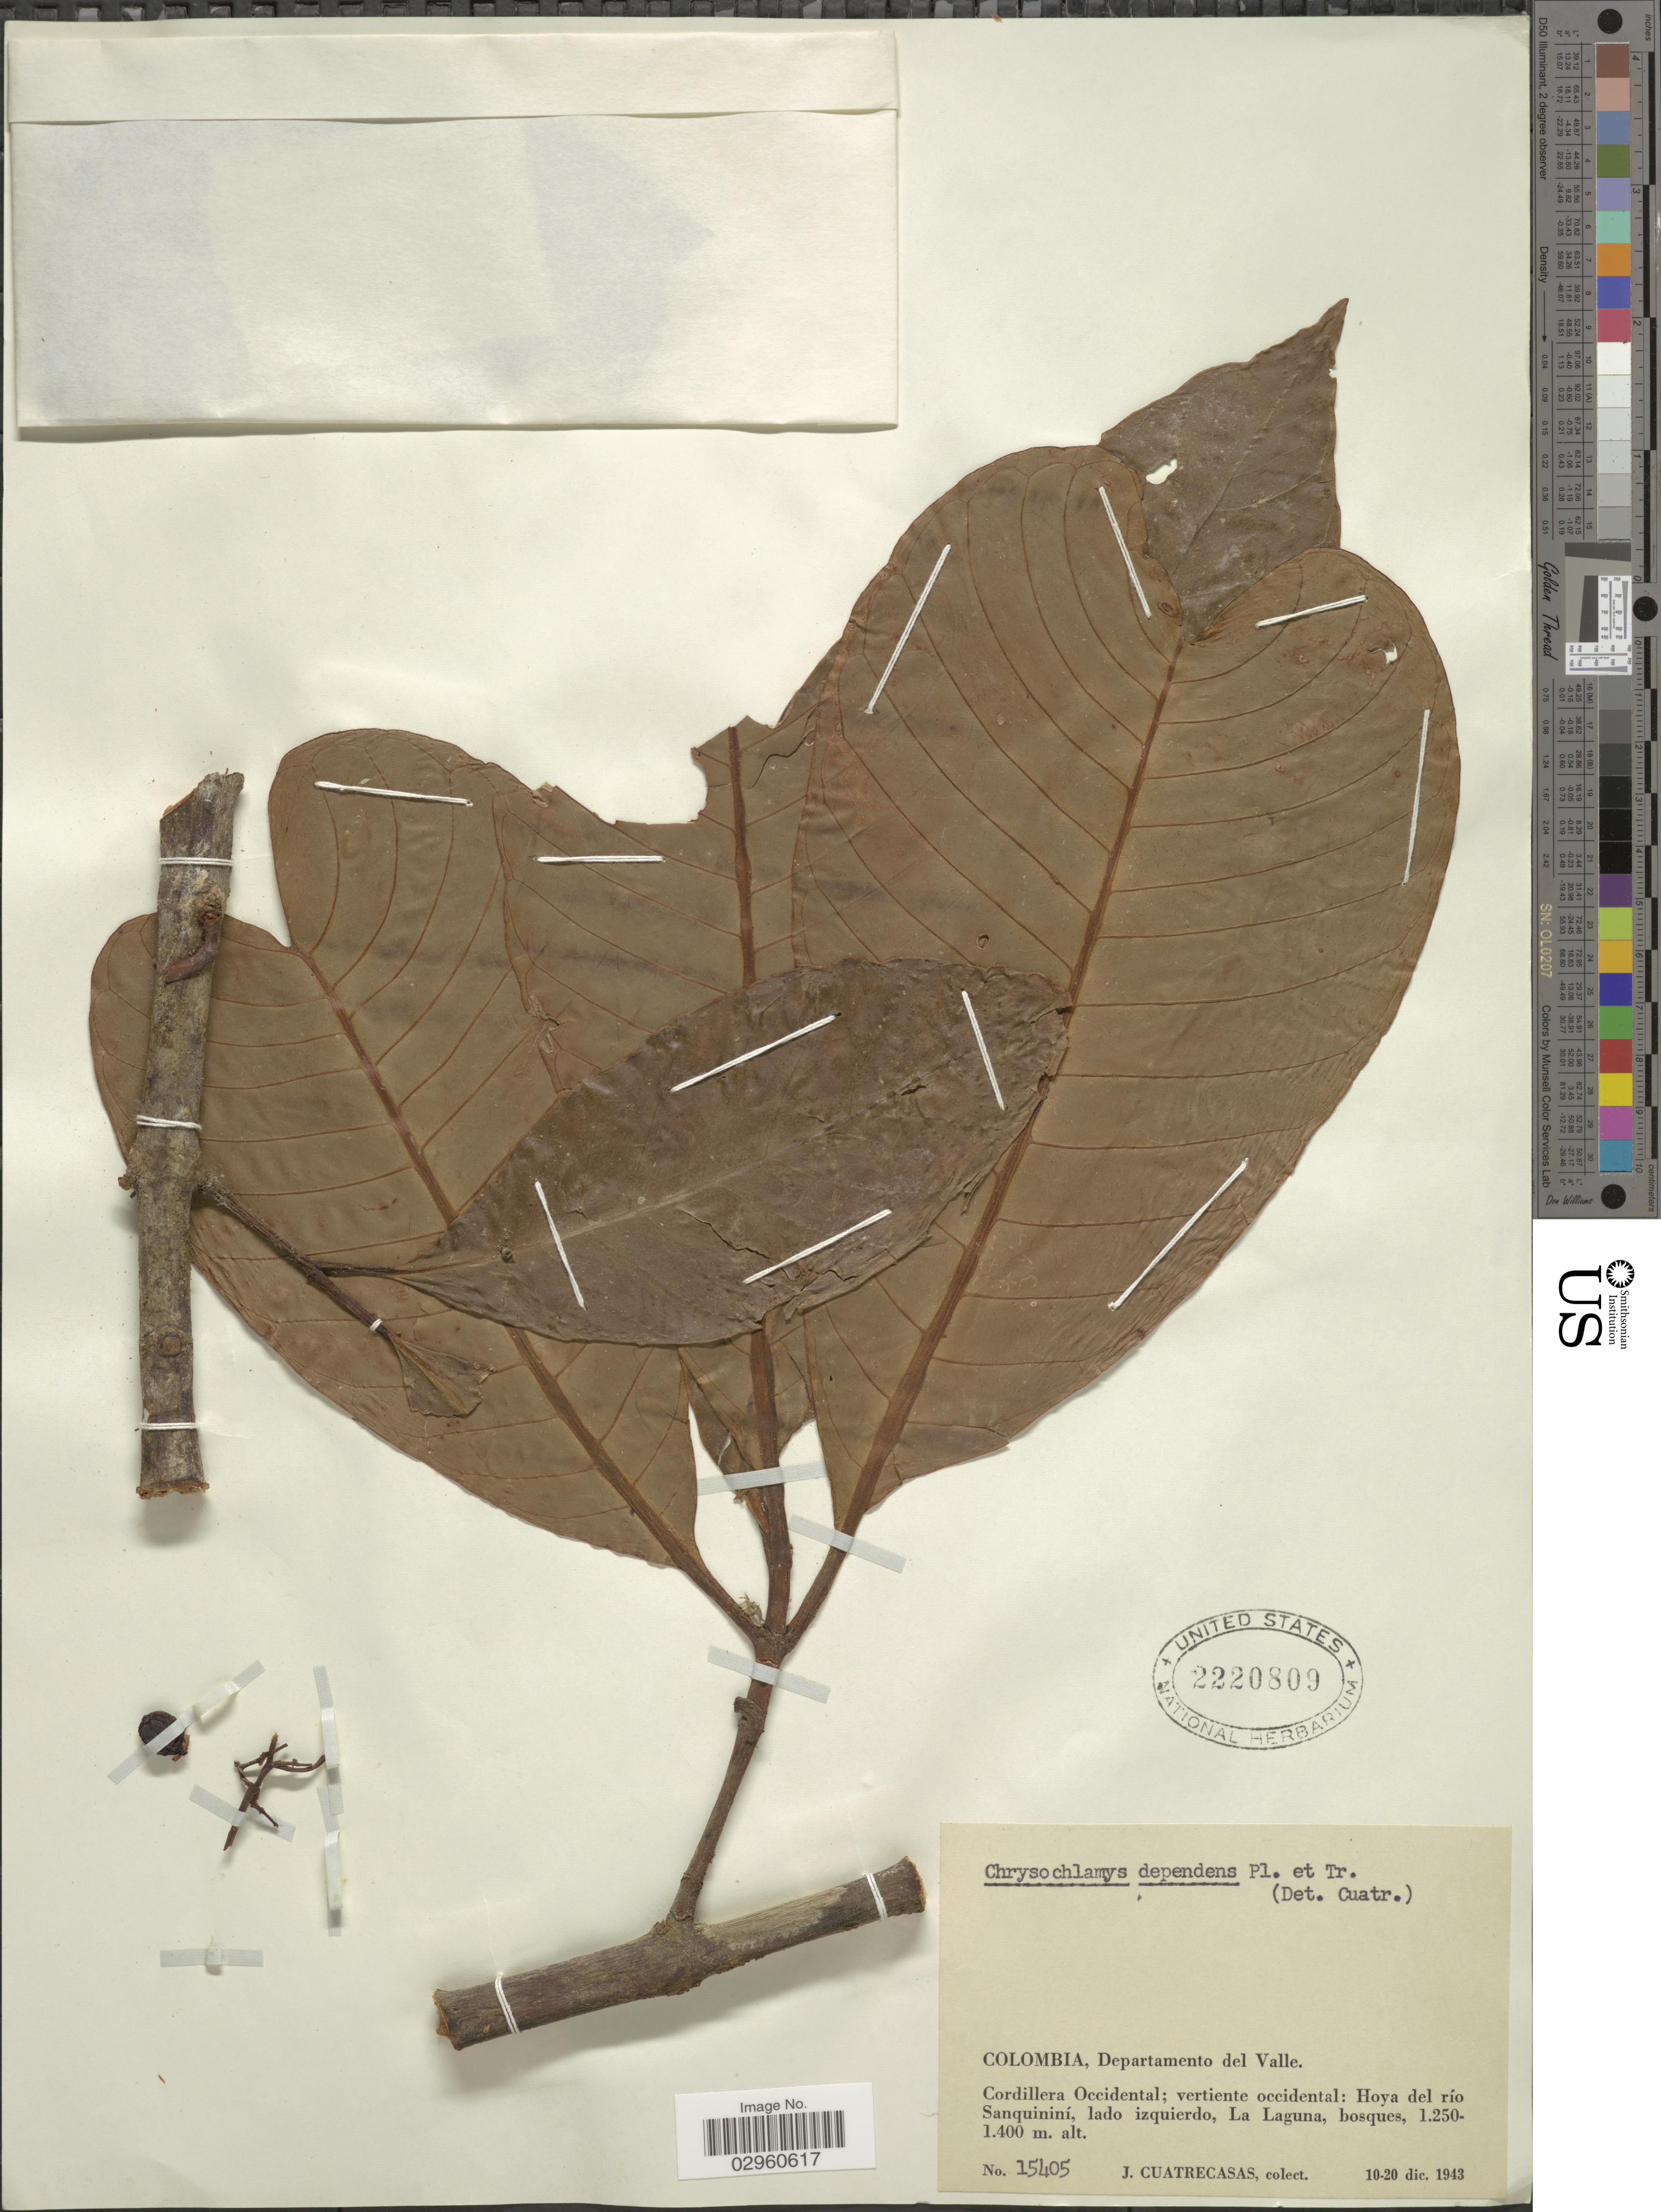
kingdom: Plantae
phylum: Tracheophyta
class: Magnoliopsida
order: Malpighiales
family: Clusiaceae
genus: Chrysochlamys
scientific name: Chrysochlamys dependens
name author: Planch. & Triana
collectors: J. Cuatrecasas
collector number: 15405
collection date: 1943-12-10/1943-12-20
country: Colombia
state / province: Valle del Cauca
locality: Departamento del Valle. Cordillera Occidental; vertiente occidental: Hoya del río Sanquininí, lado izquierdo, La Laguna, bosques.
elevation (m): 1250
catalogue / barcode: US 2220809